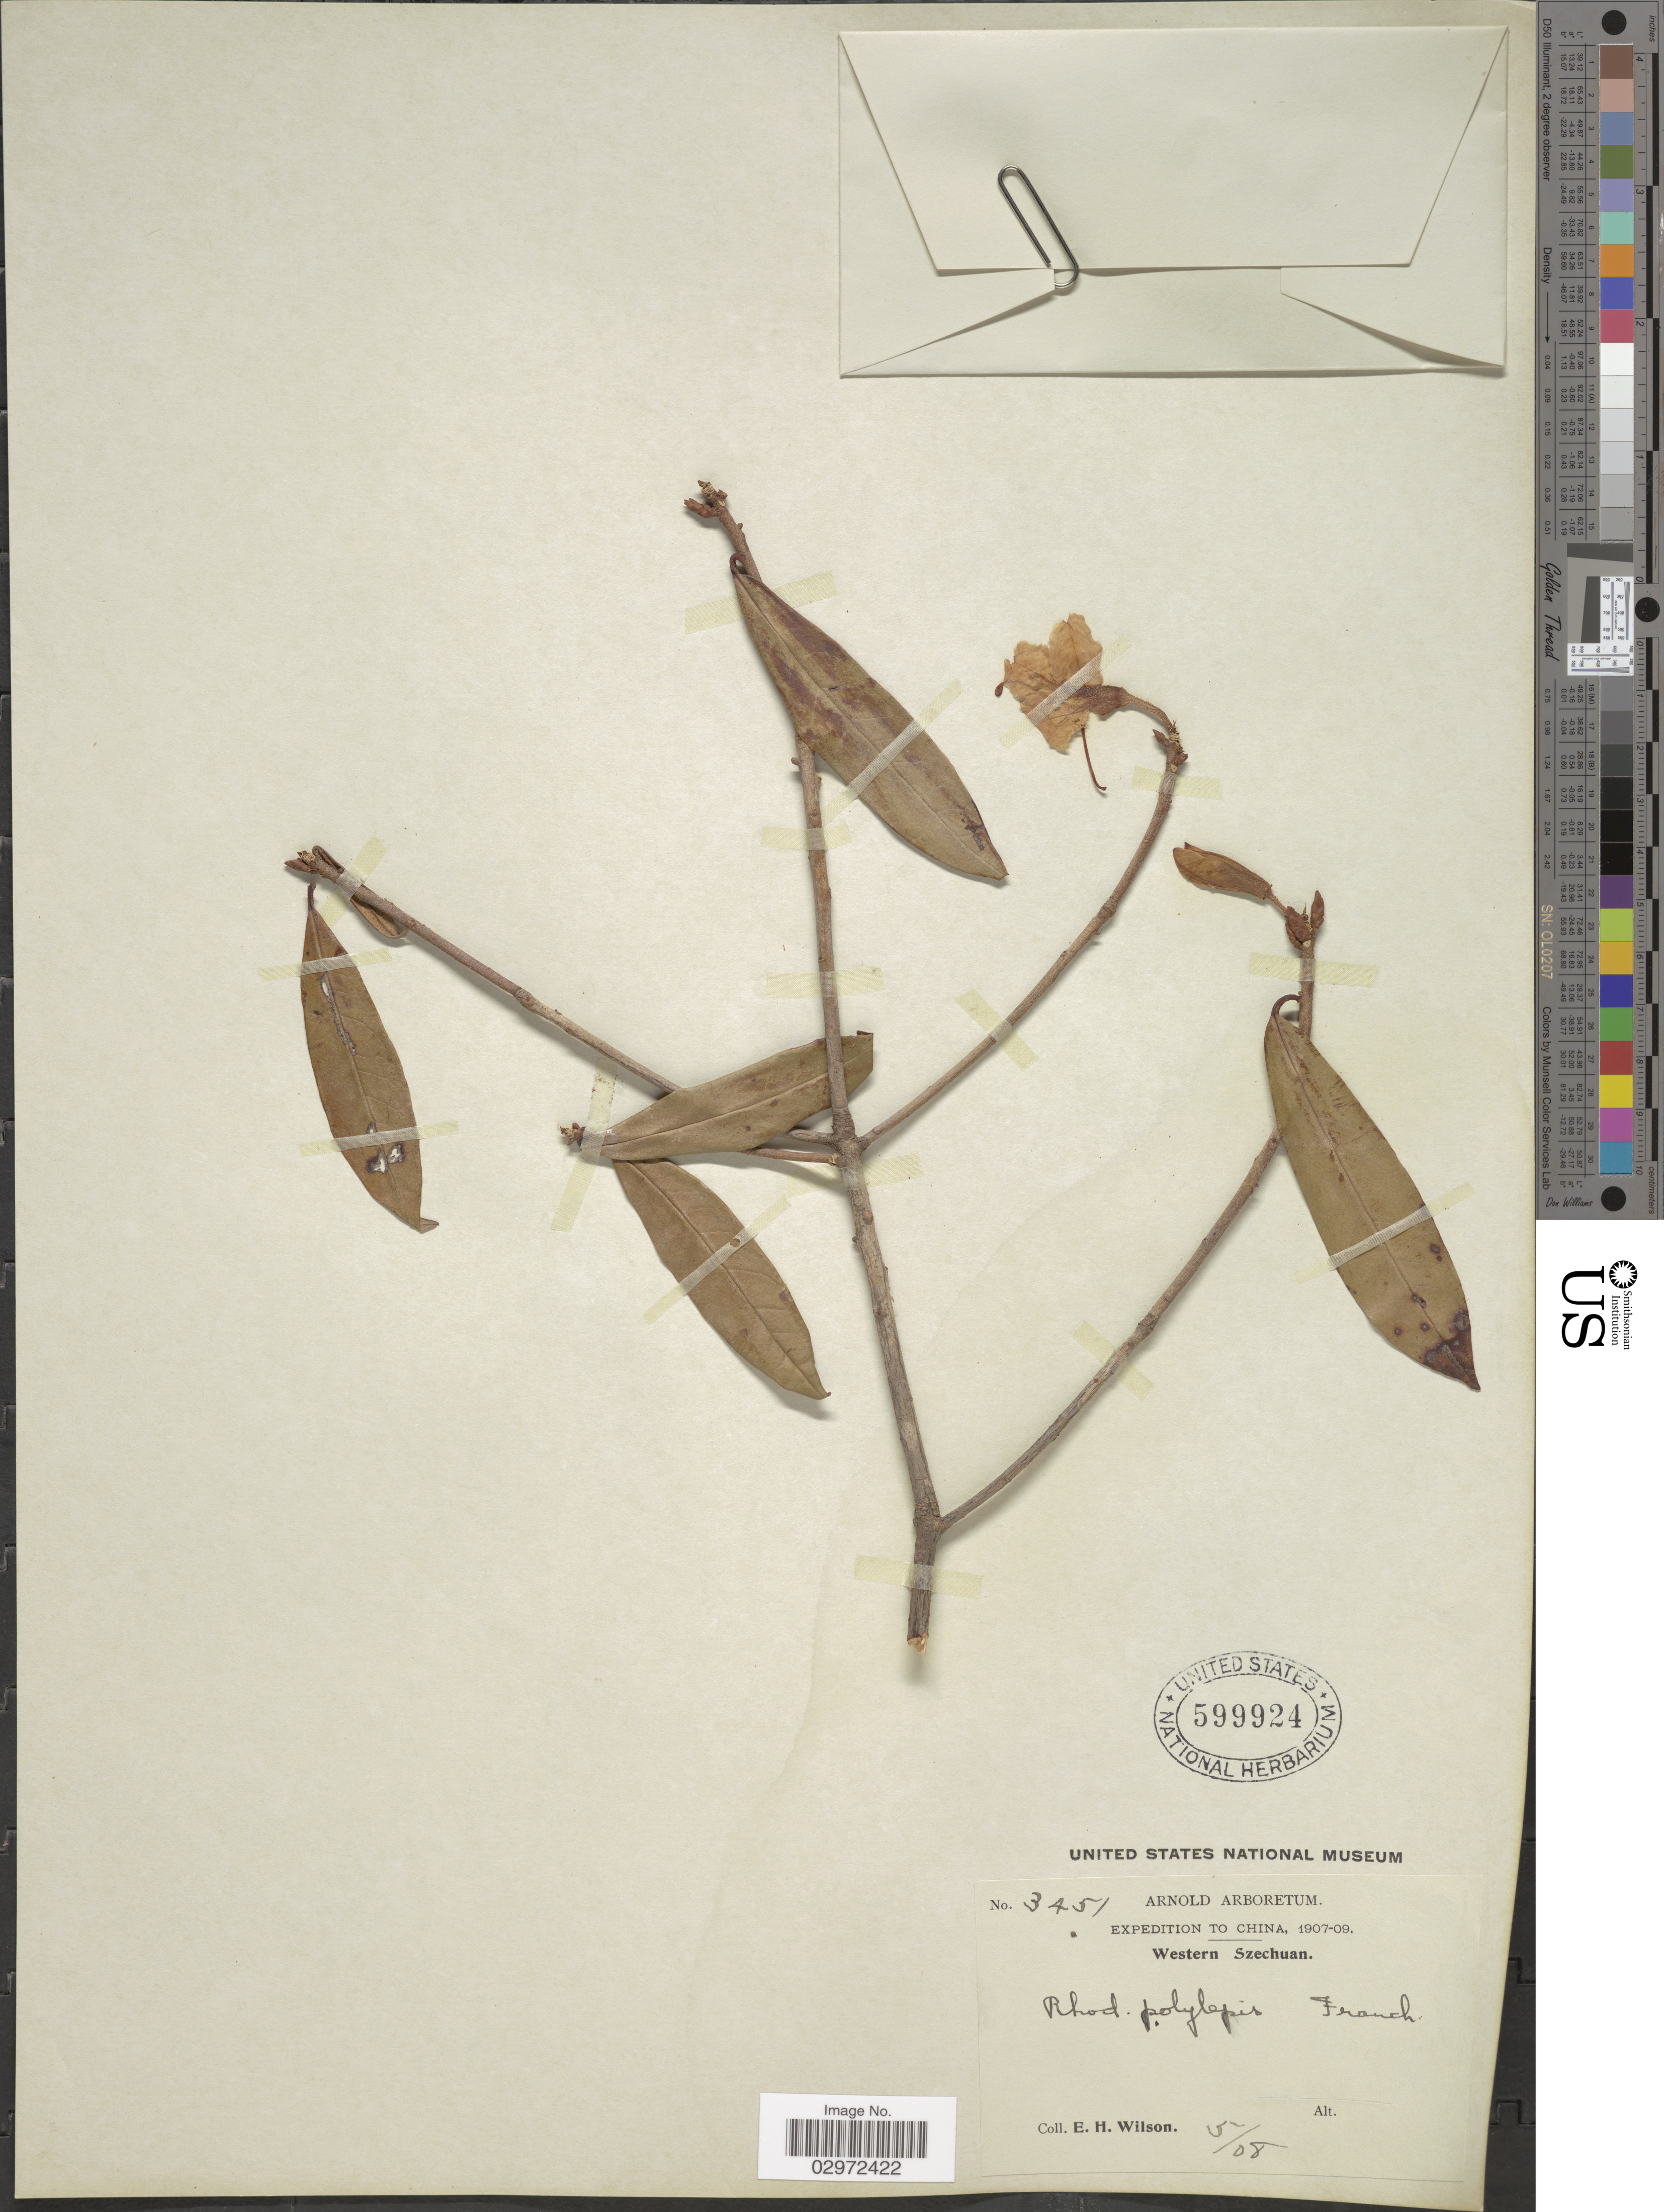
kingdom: Plantae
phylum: Tracheophyta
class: Magnoliopsida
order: Ericales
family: Ericaceae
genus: Rhododendron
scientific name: Rhododendron polylepis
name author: Franch.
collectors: E. Wilson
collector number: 3451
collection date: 1908-05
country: China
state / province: Sichuan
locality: Western Szechuan.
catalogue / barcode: US 599924